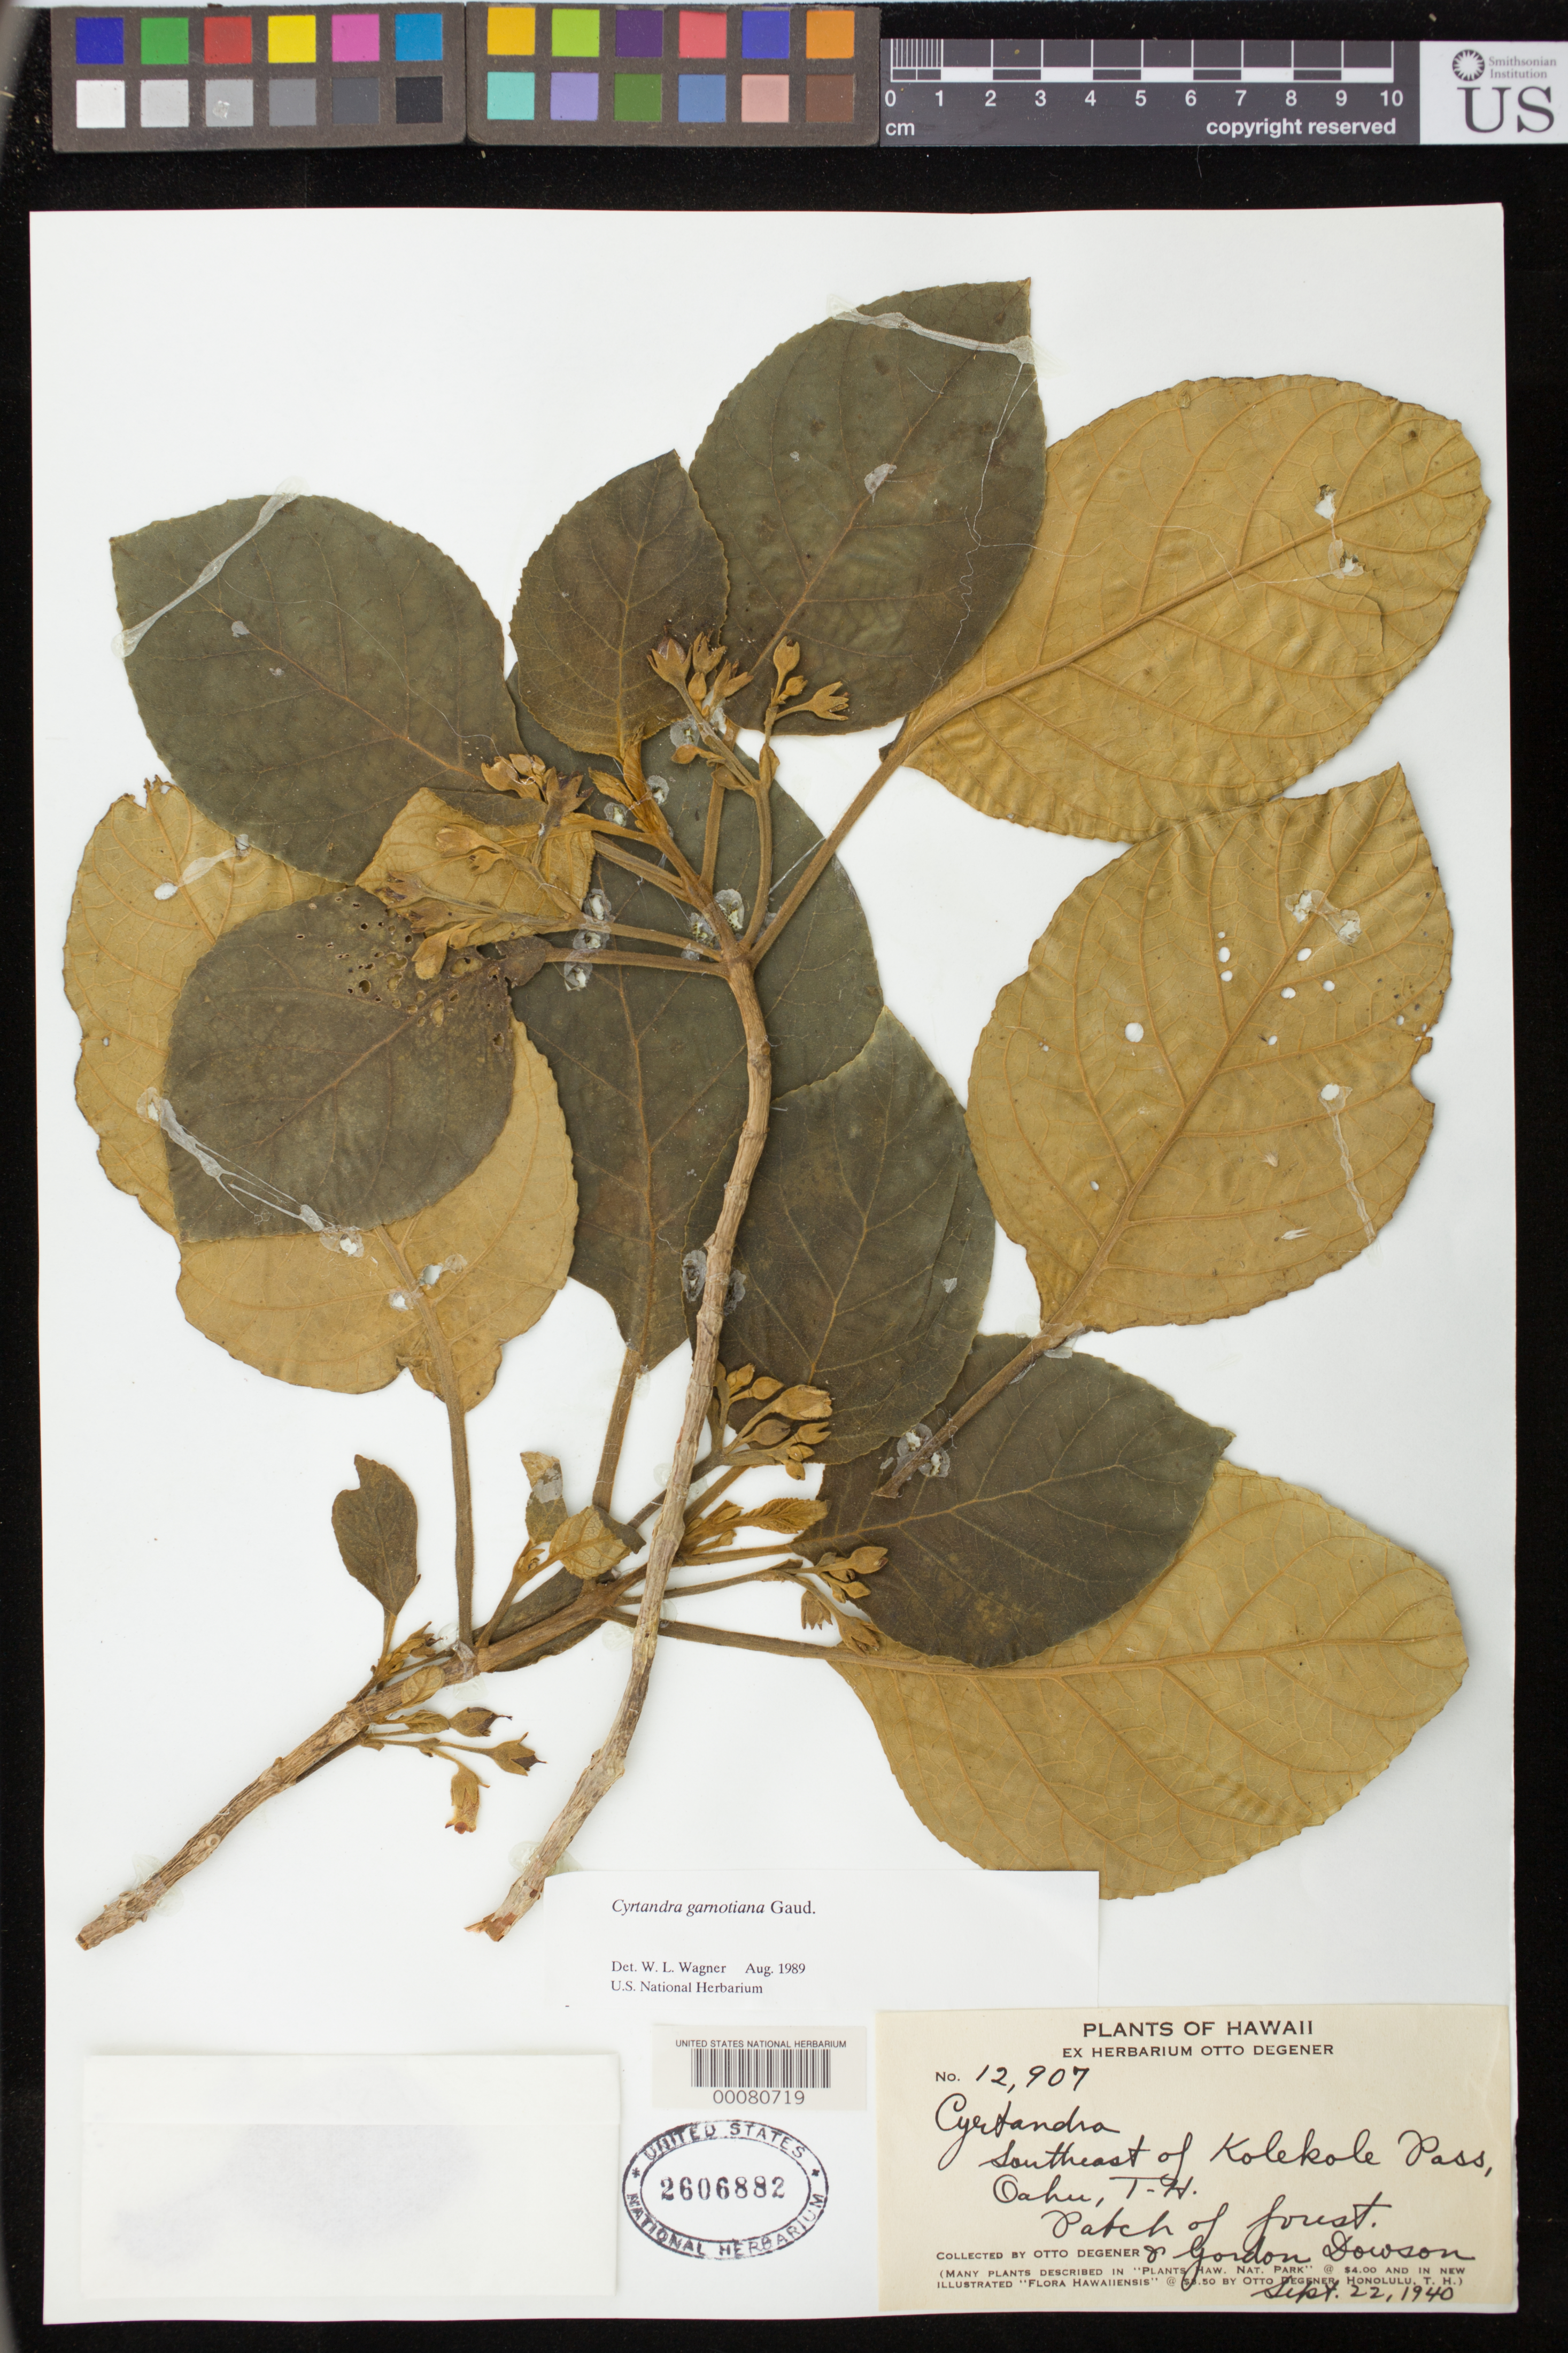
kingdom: Plantae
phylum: Tracheophyta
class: Magnoliopsida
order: Lamiales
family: Gesneriaceae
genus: Cyrtandra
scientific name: Cyrtandra garnotiana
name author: Gaudich.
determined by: Wagner, W. L., (BOT), Smithsonian Institution - National Museum of Natural History (UNITED STATES)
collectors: O. Degener & G. Dowson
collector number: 12907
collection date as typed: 22 Sep 1940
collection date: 1940-09-22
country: United States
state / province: Hawaii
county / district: Honolulu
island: Oahu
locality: SE of Kolekole pass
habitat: Patch of forest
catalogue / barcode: US 2606882